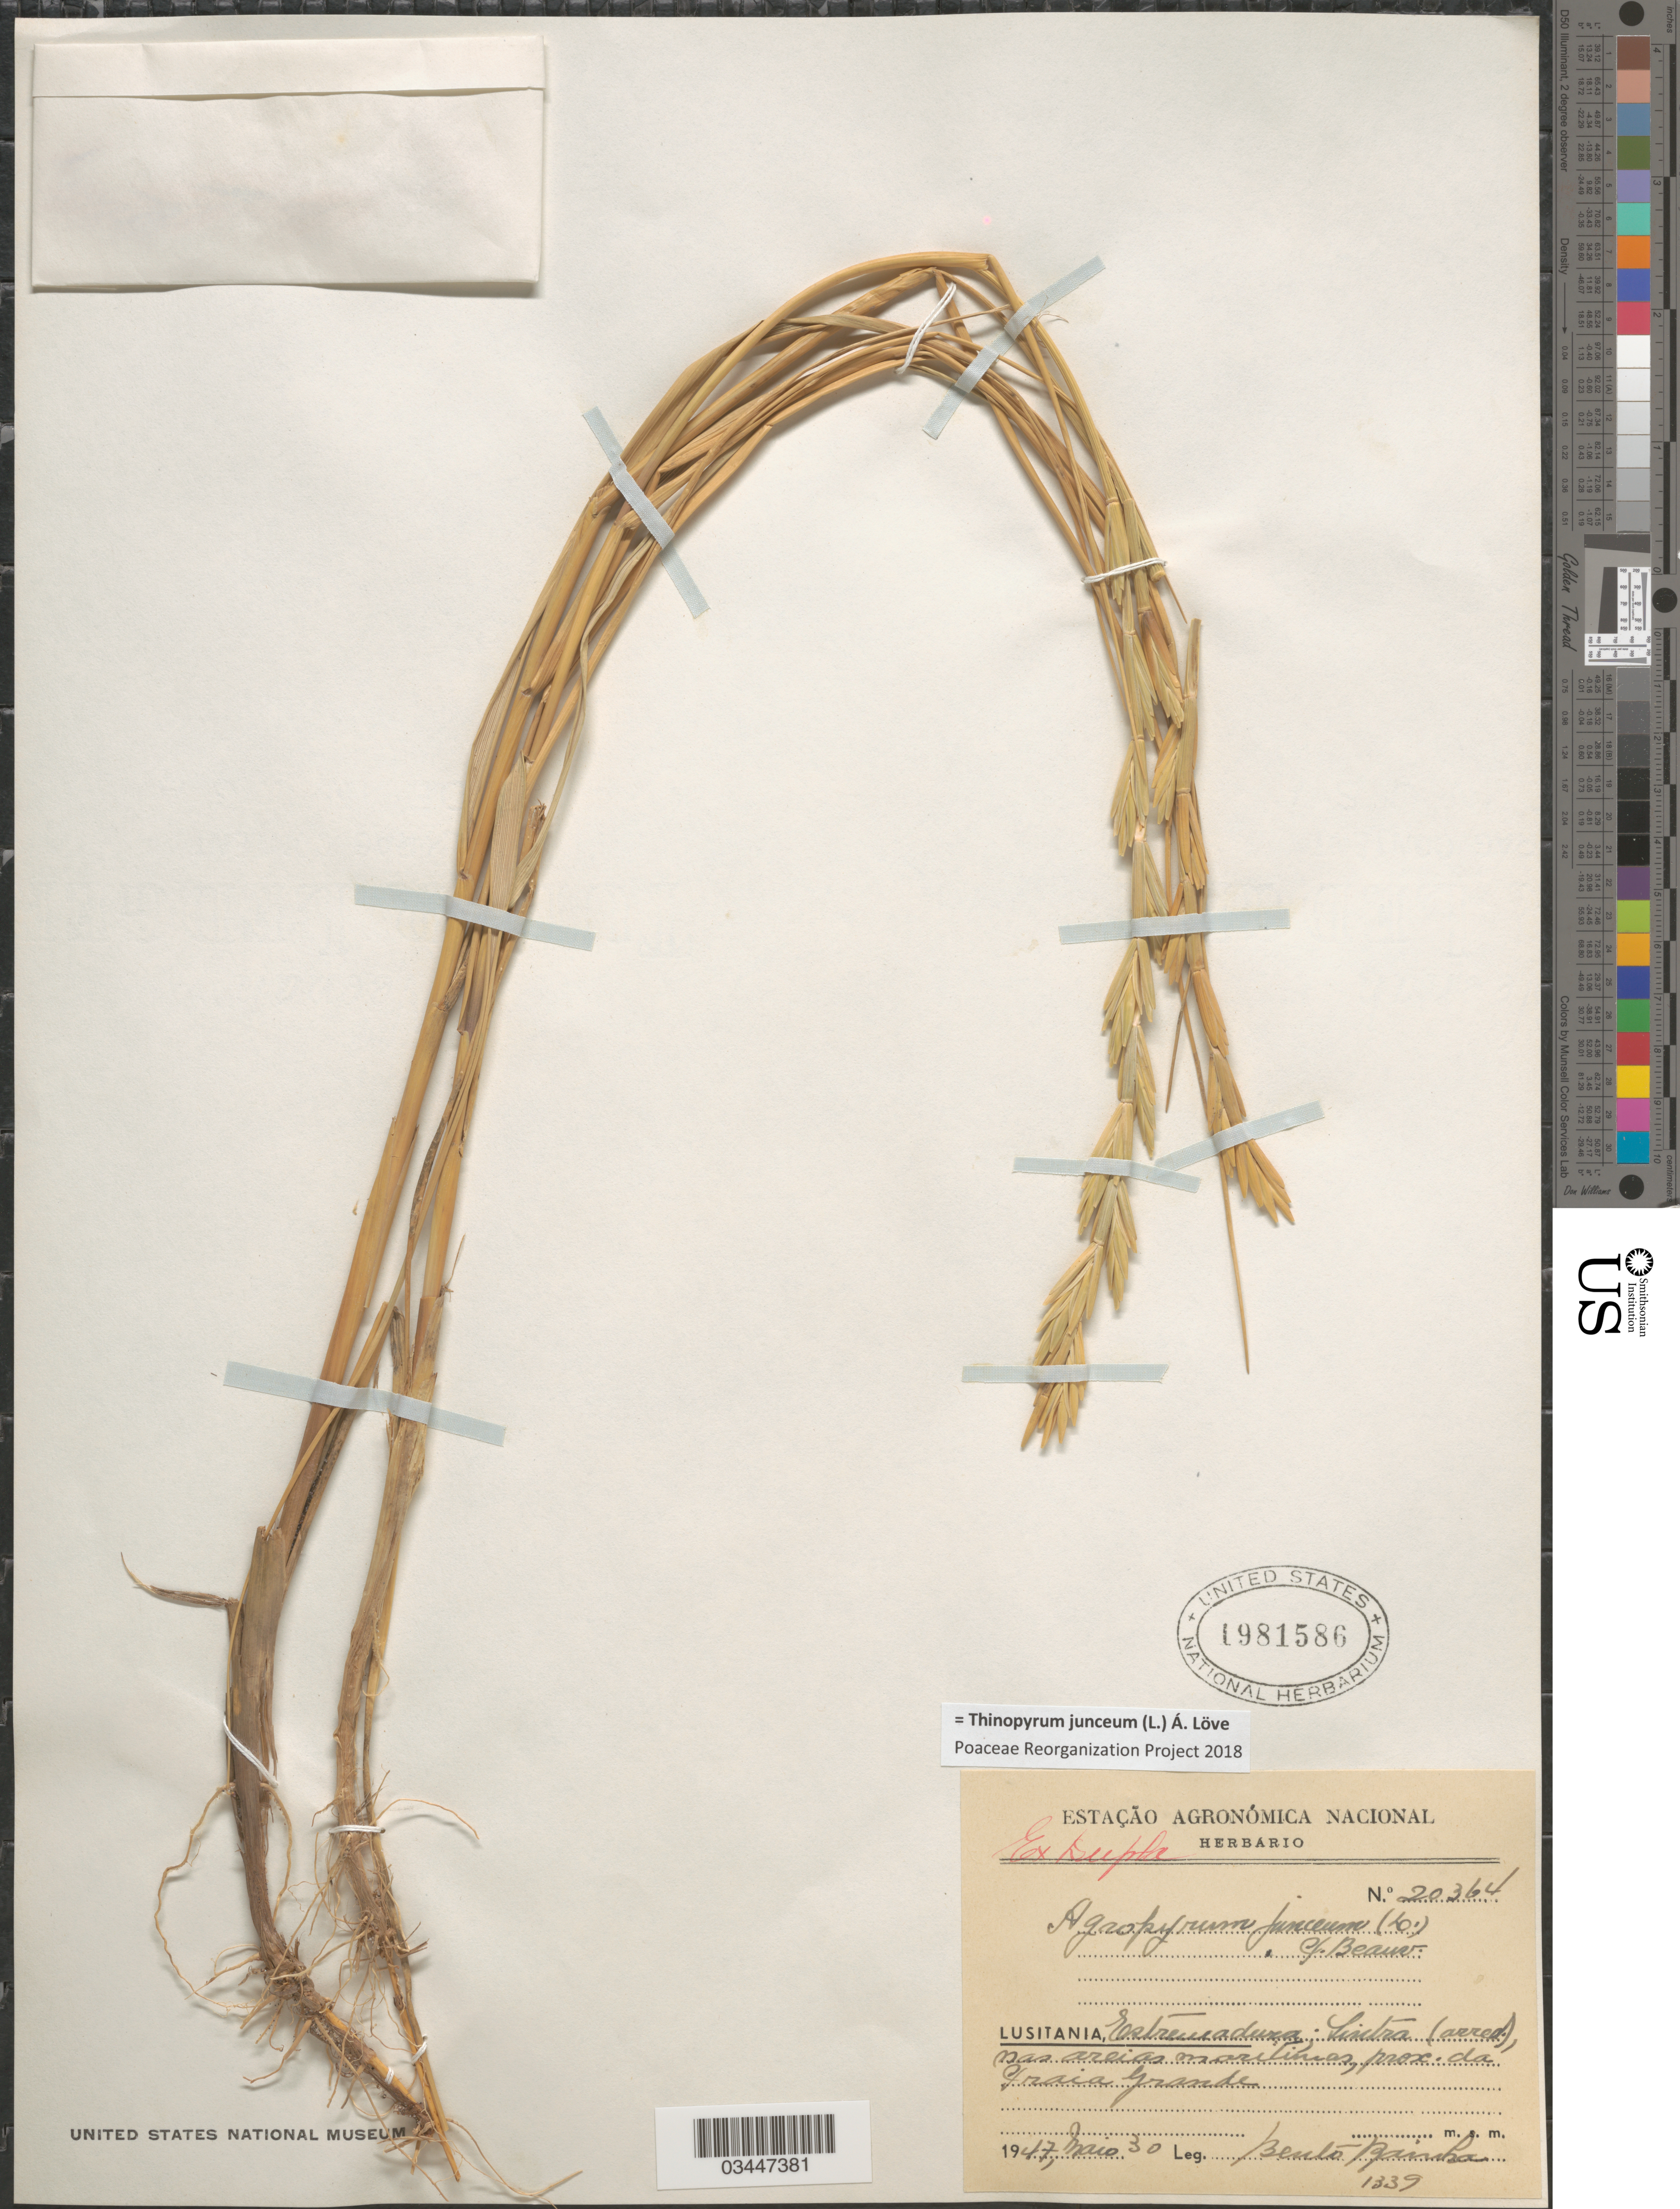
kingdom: Plantae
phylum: Tracheophyta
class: Liliopsida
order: Poales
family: Poaceae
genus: Thinopyrum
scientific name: Thinopyrum junceum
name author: (L.) Á. Löve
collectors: B. Rainha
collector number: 20364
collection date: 1947-05-30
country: Portugal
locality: Lusitania, Extremadura; Lintra (arred.), nas areias marilinas, prox. da Praia Grande.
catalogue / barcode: US 1981586